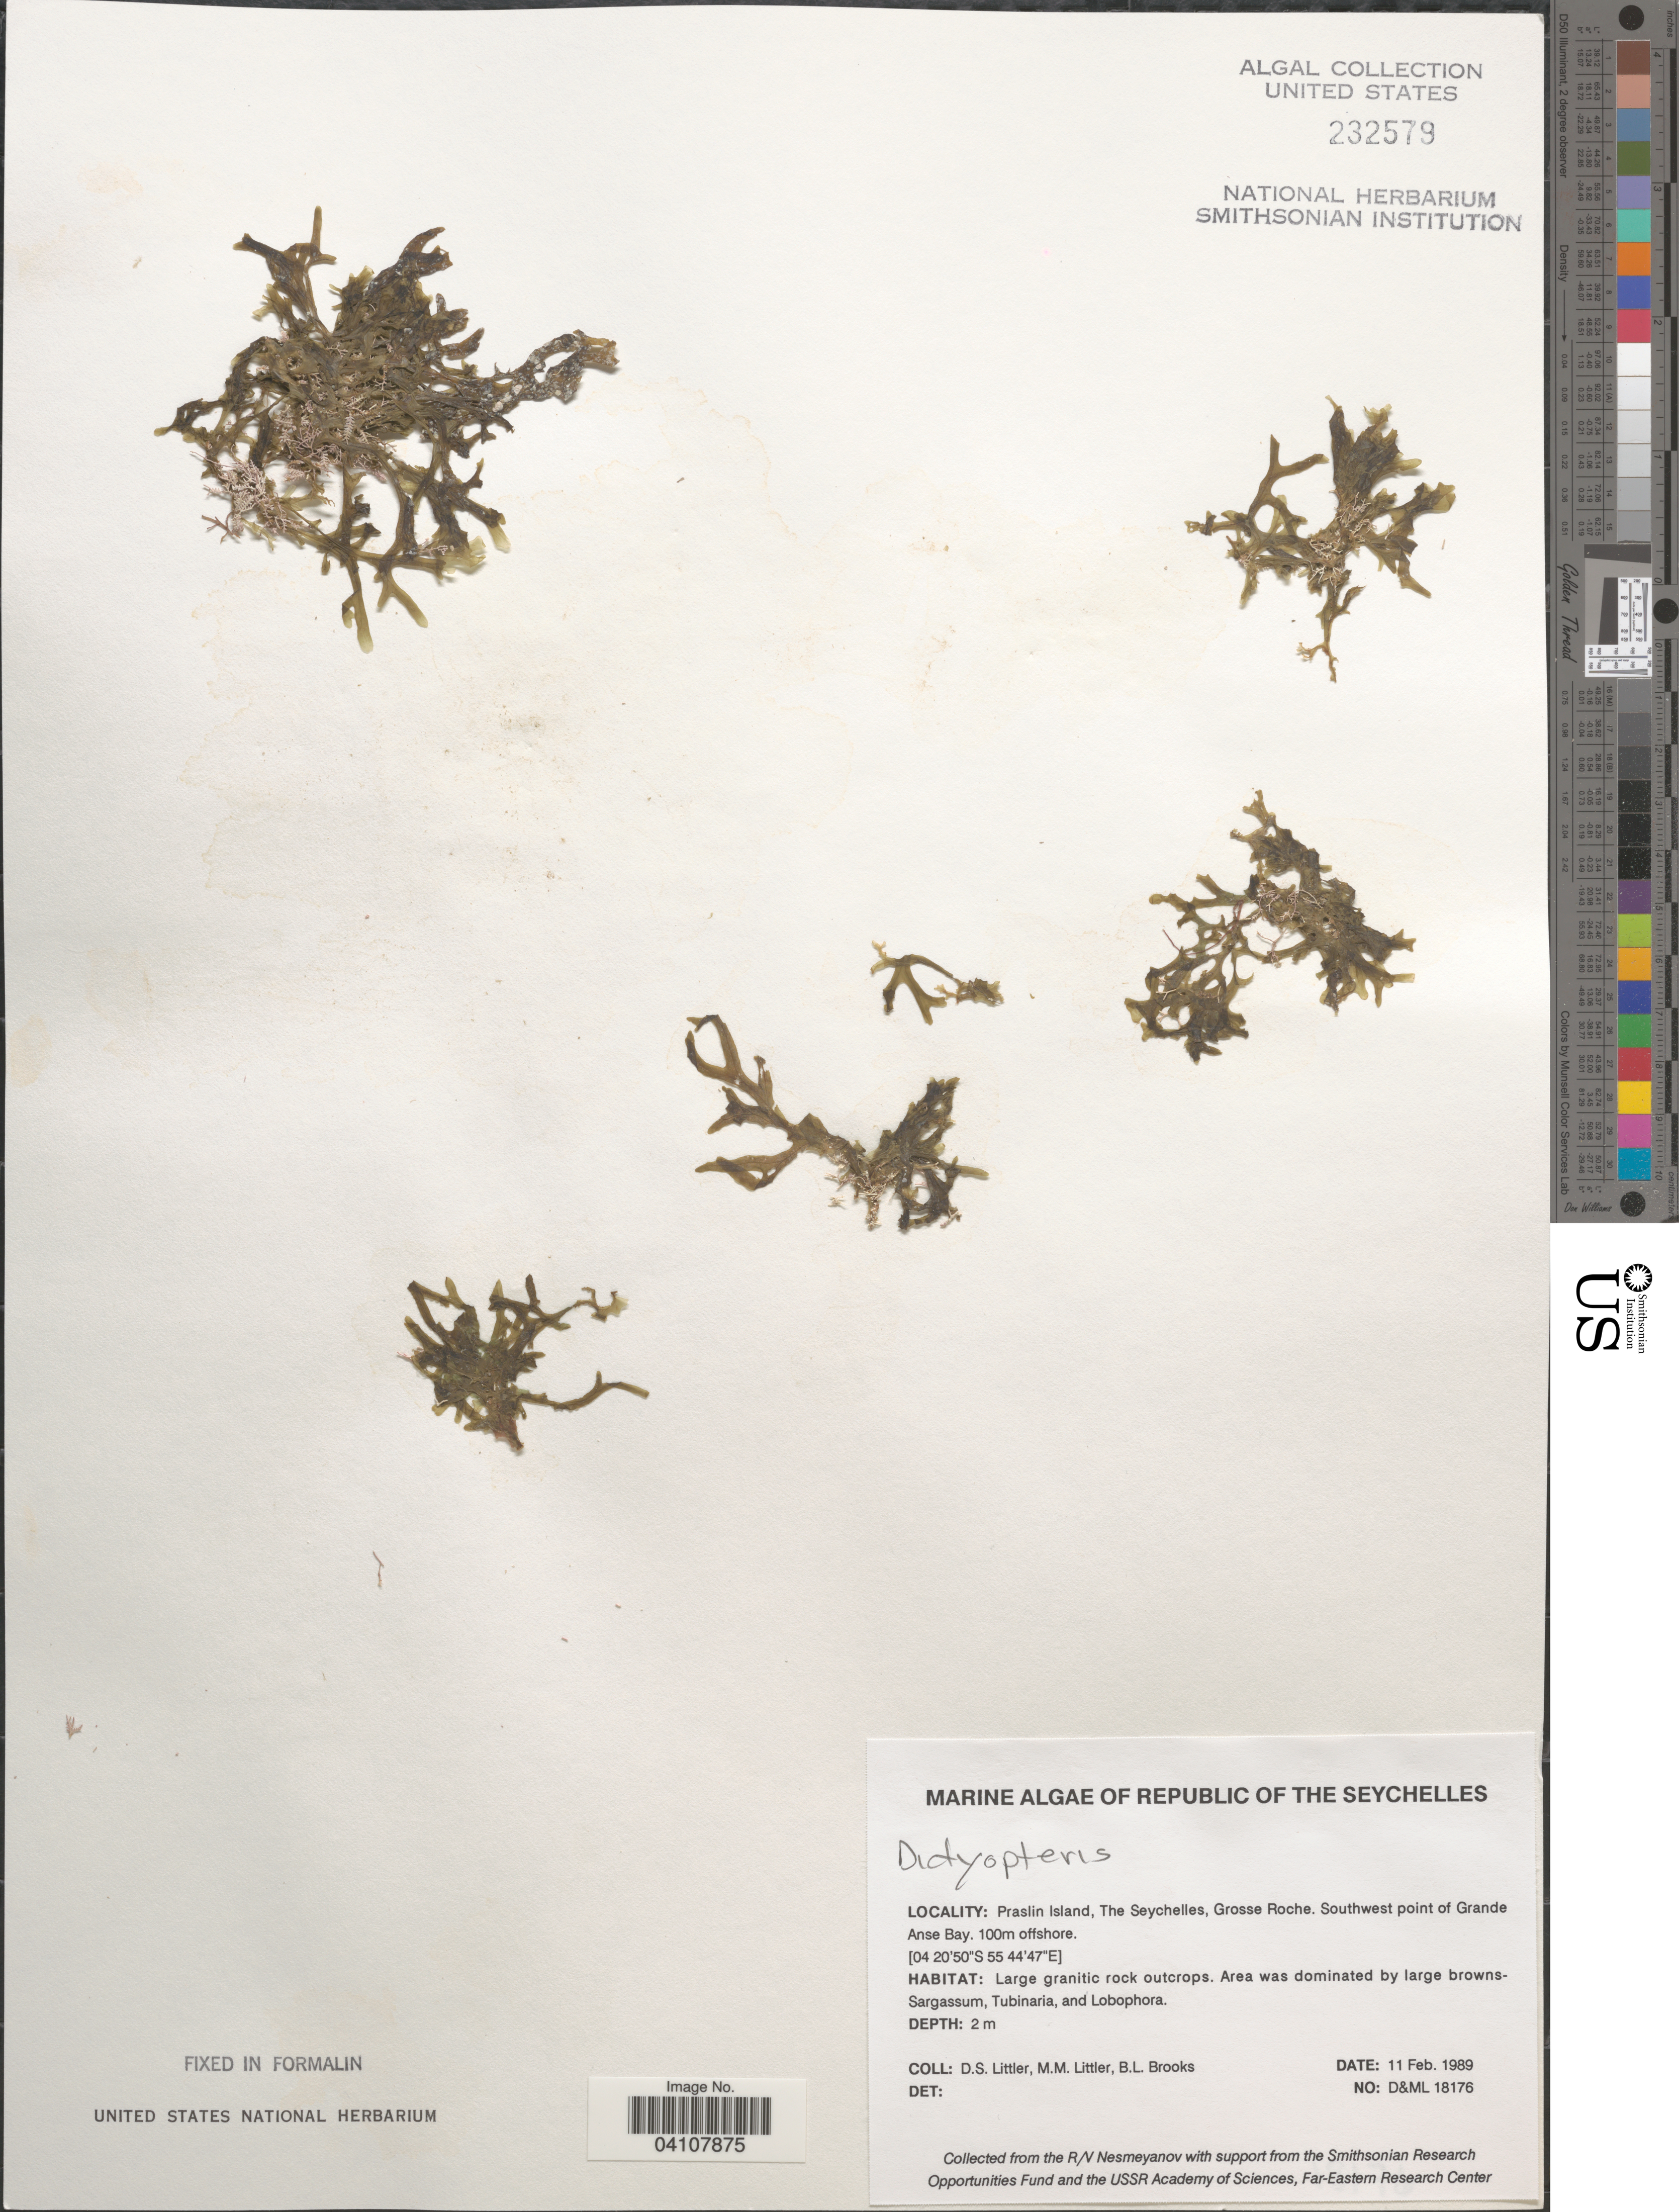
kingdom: Chromista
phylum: Ochrophyta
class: Phaeophyceae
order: Dictyotales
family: Dictyotaceae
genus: Dictyopteris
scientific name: Dictyopteris sp.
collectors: D. S. Littler & B. Brooks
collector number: D&ML18176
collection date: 1989-02-11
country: Seychelles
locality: Republic of the Seychelles. Praslin Island, Grosse Roche. Southwest point of Grande Anse Bay. 100m offshore.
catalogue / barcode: US 232579